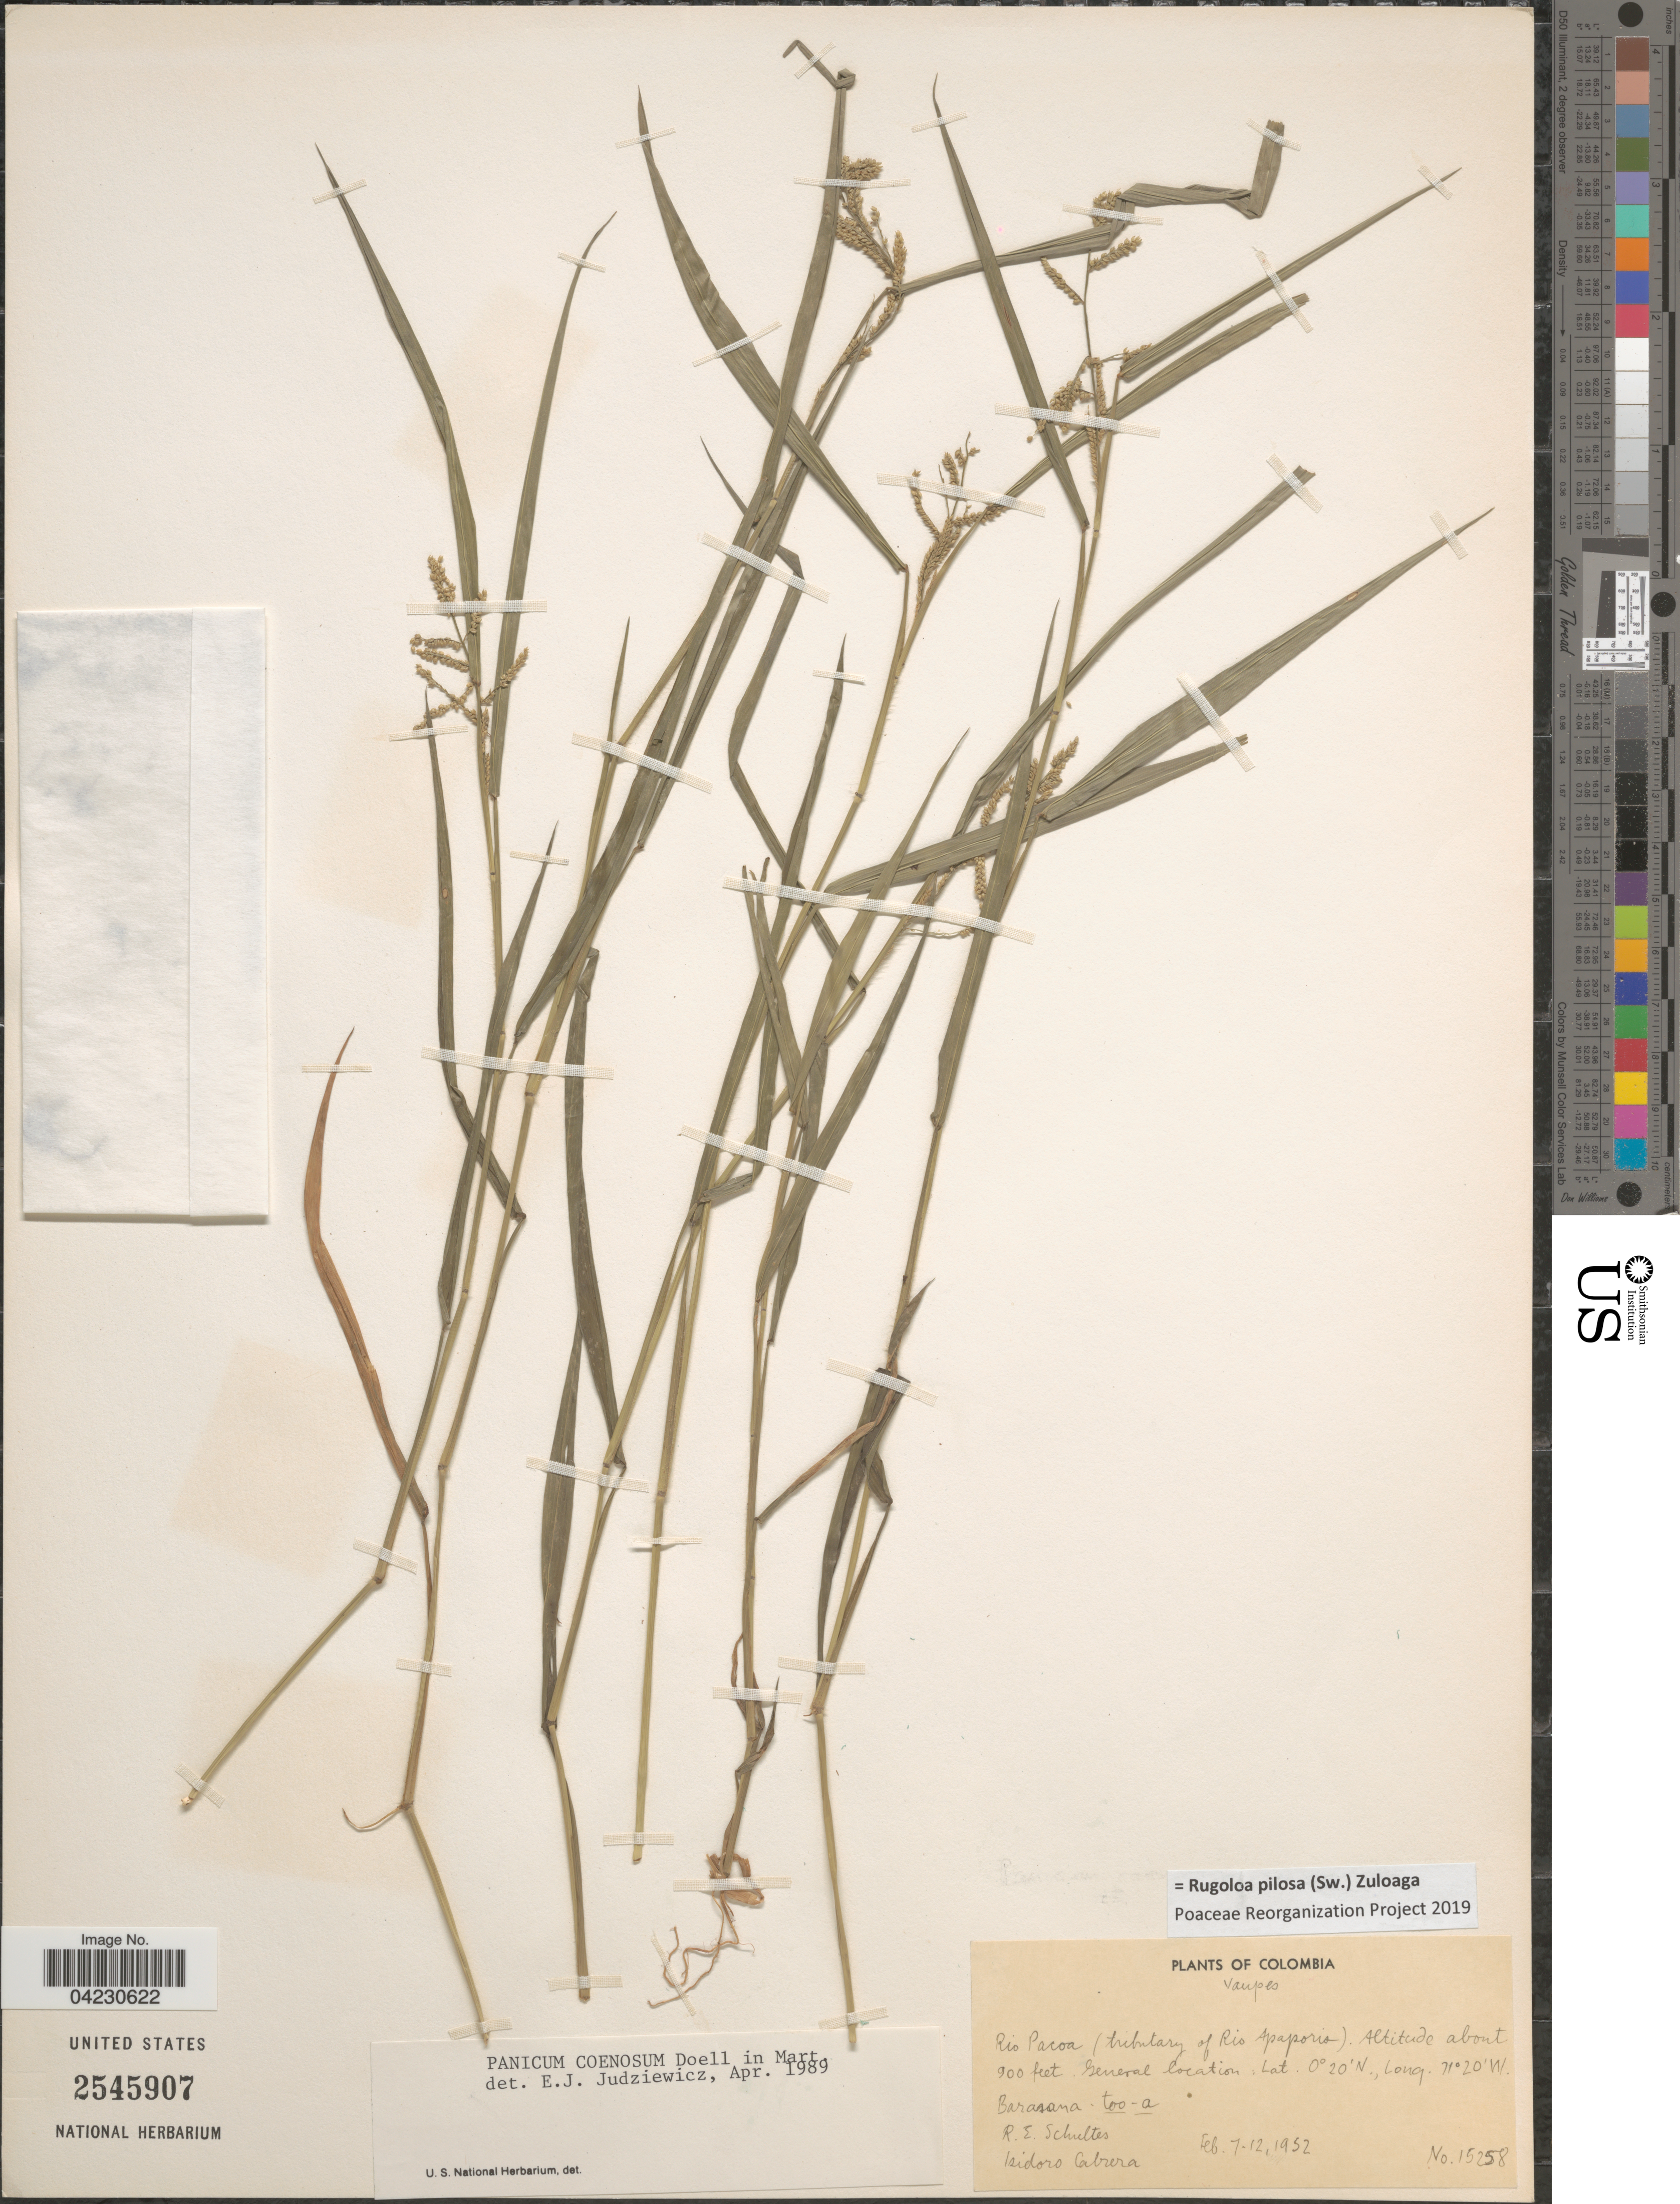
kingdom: Plantae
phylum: Tracheophyta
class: Liliopsida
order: Poales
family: Poaceae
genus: Rugoloa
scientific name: Rugoloa pilosa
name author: (Sw.) Zuloaga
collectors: R. E. Schultes & I. Cabrera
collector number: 15258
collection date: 1952-02-07/1952-02-12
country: Colombia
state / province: Vaupés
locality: Rio Pacoa (tributary of Rio Apaporio).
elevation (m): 274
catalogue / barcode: US 2545907